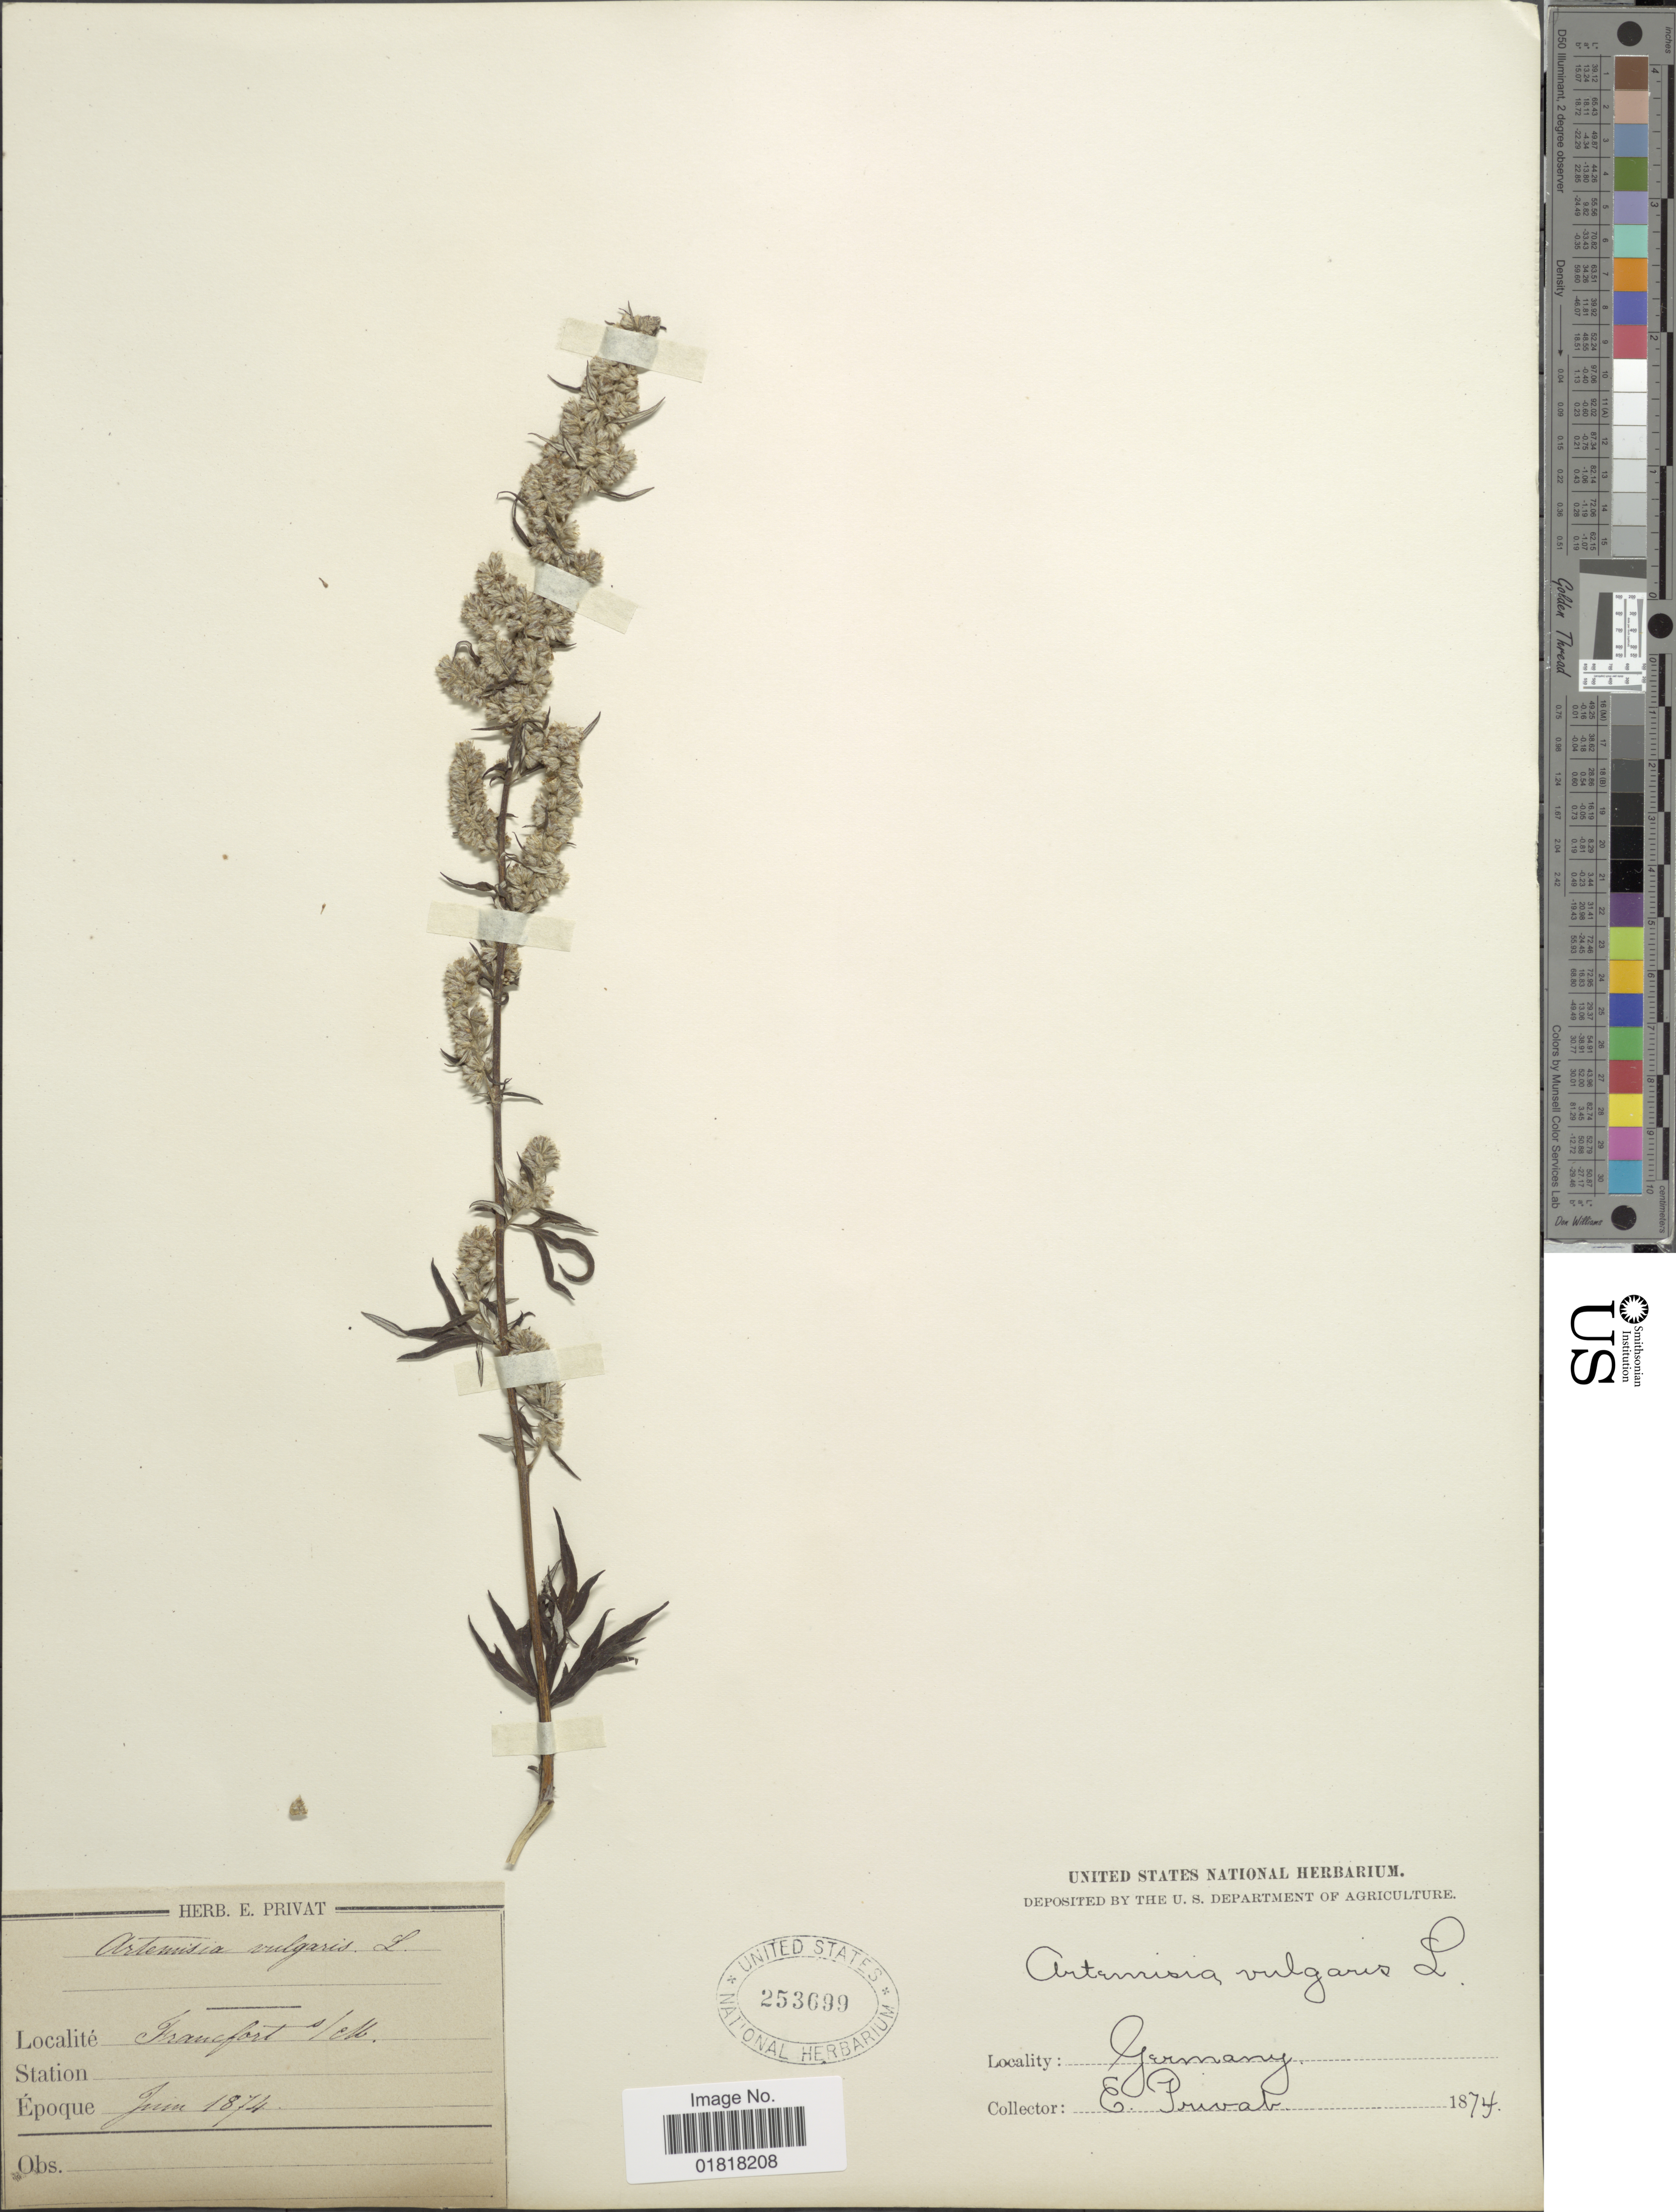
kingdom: Plantae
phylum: Tracheophyta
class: Magnoliopsida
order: Asterales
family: Asteraceae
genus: Artemisia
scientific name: Artemisia vulgaris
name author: L.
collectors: E. Privat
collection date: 1874-06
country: Germany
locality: Francfort heb [interpreted]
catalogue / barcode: US 253699